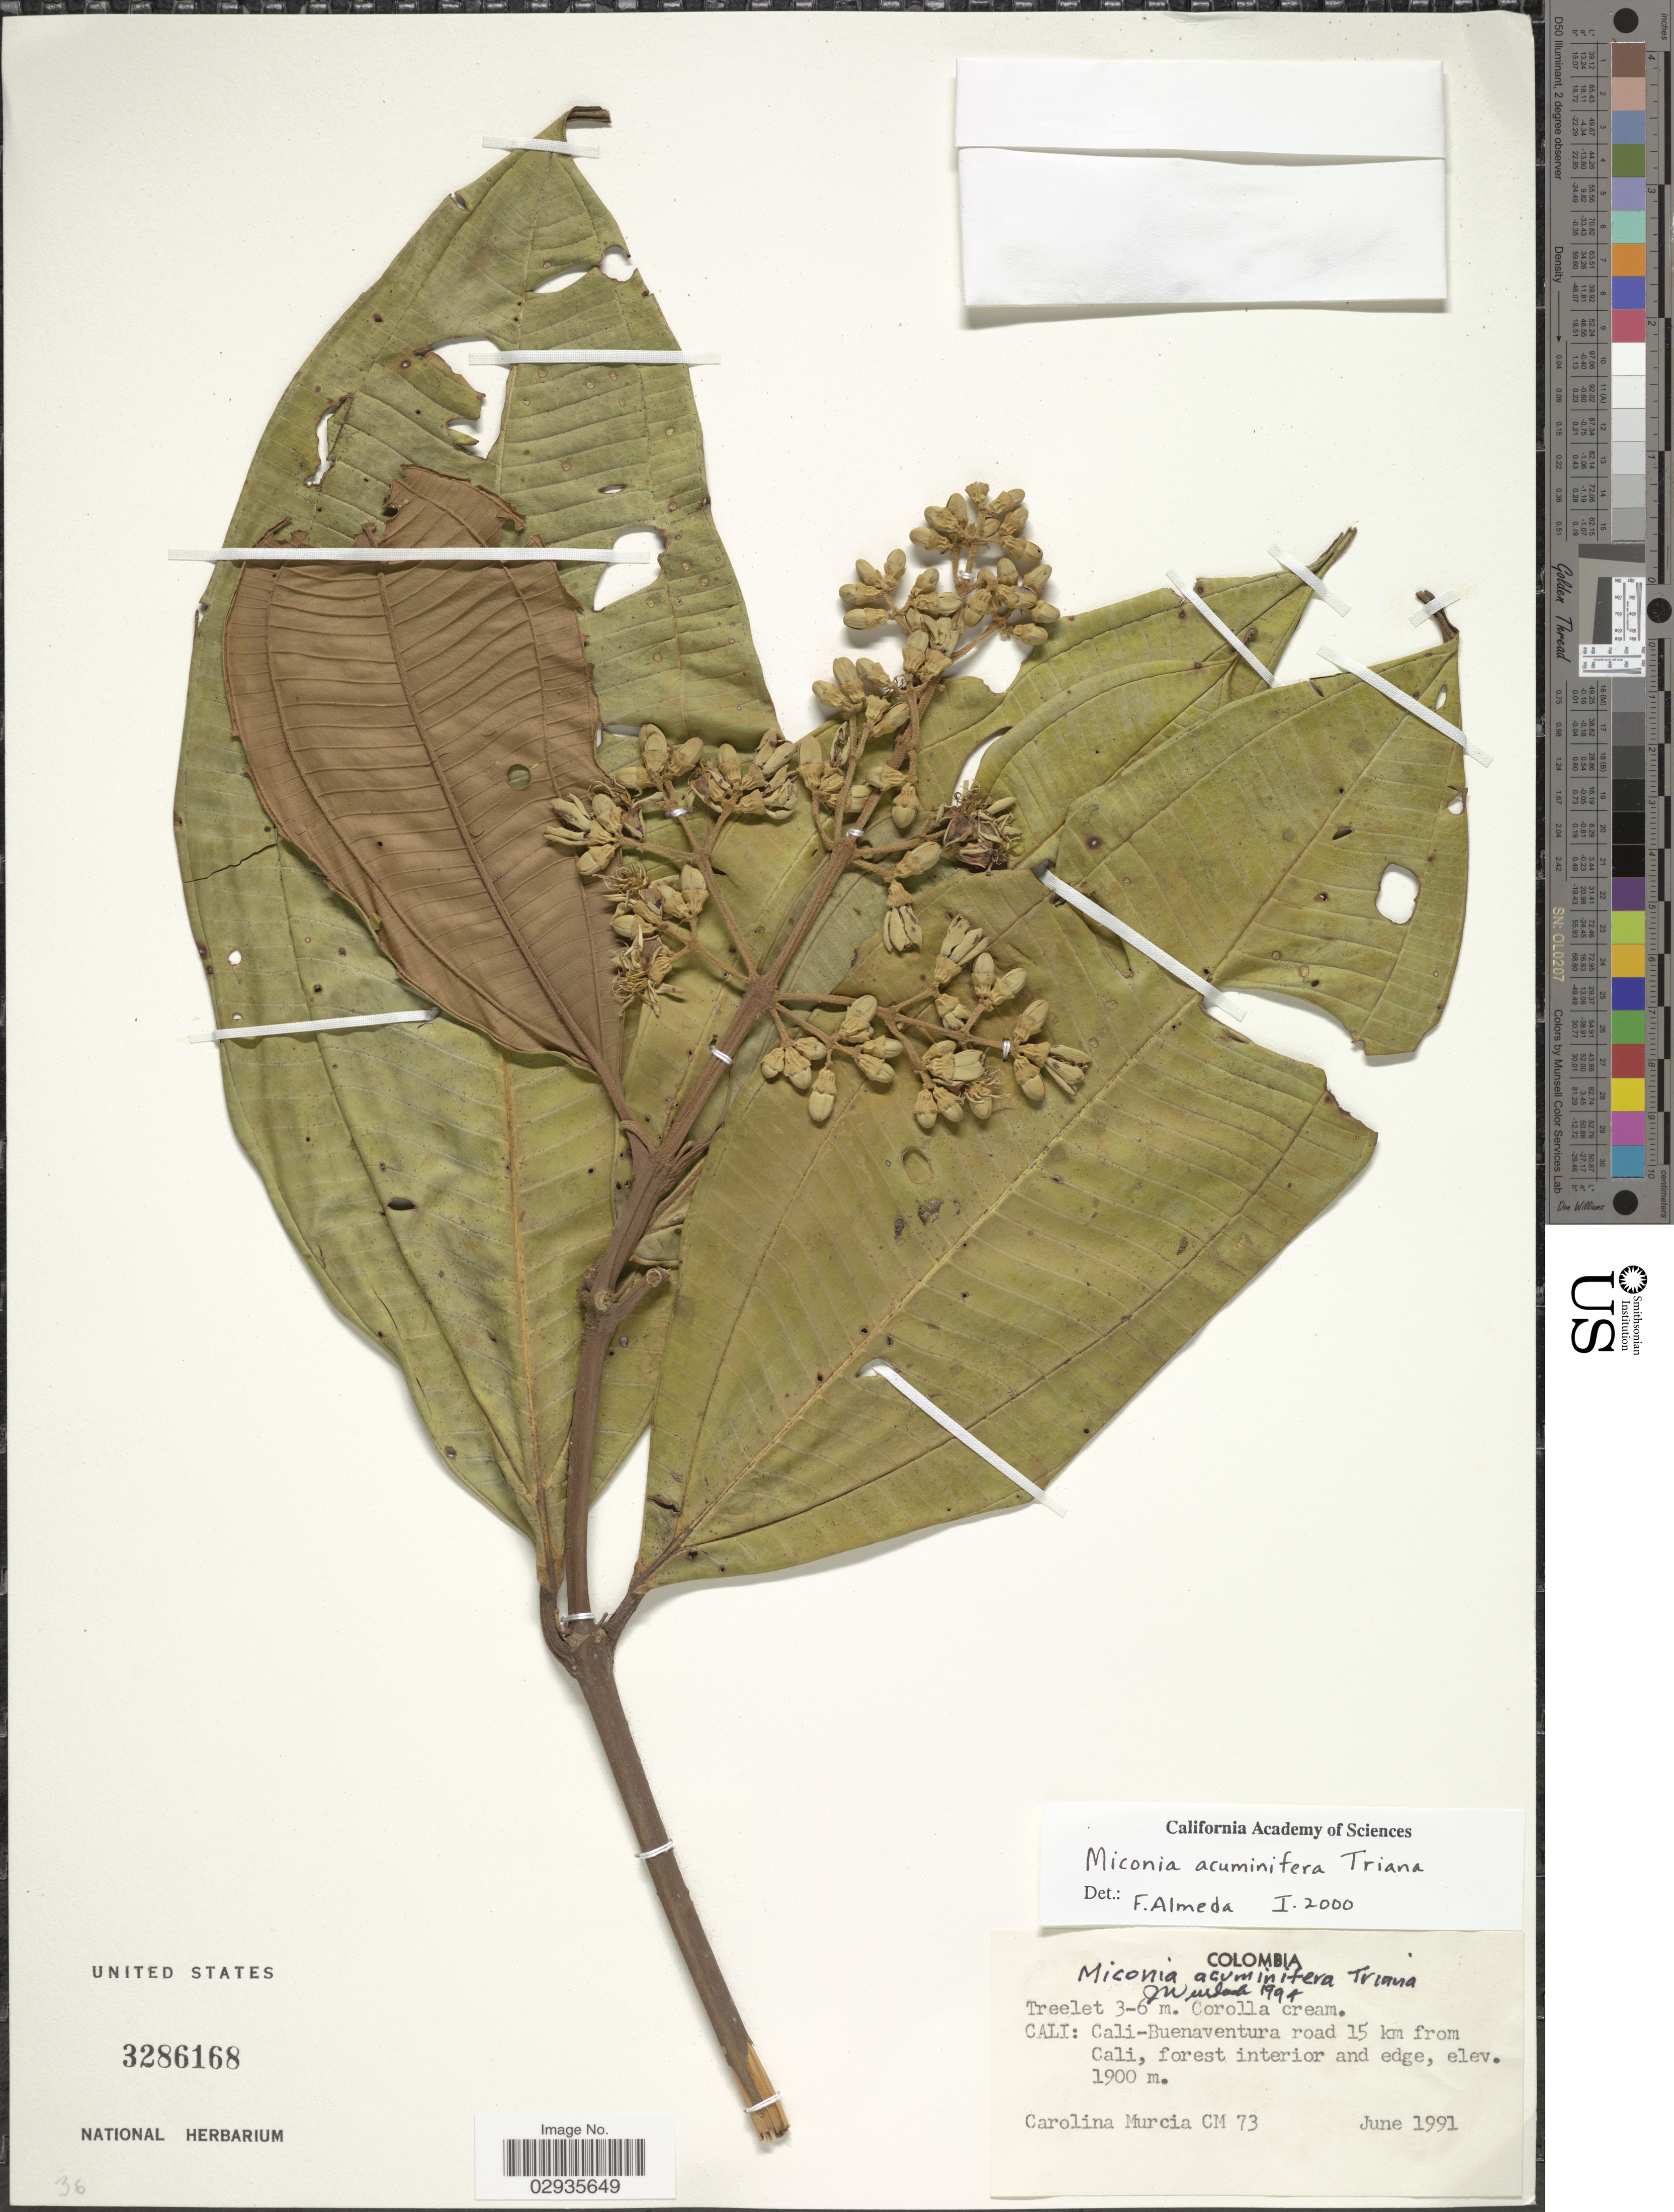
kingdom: Plantae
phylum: Tracheophyta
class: Magnoliopsida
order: Myrtales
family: Melastomataceae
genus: Miconia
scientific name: Miconia acuminifera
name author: Triana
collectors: C. Murcia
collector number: CM73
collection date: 1991-06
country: Colombia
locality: Cali: Cali-Buenaventura road 15 km from Cali.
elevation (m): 1900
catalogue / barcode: US 3286168